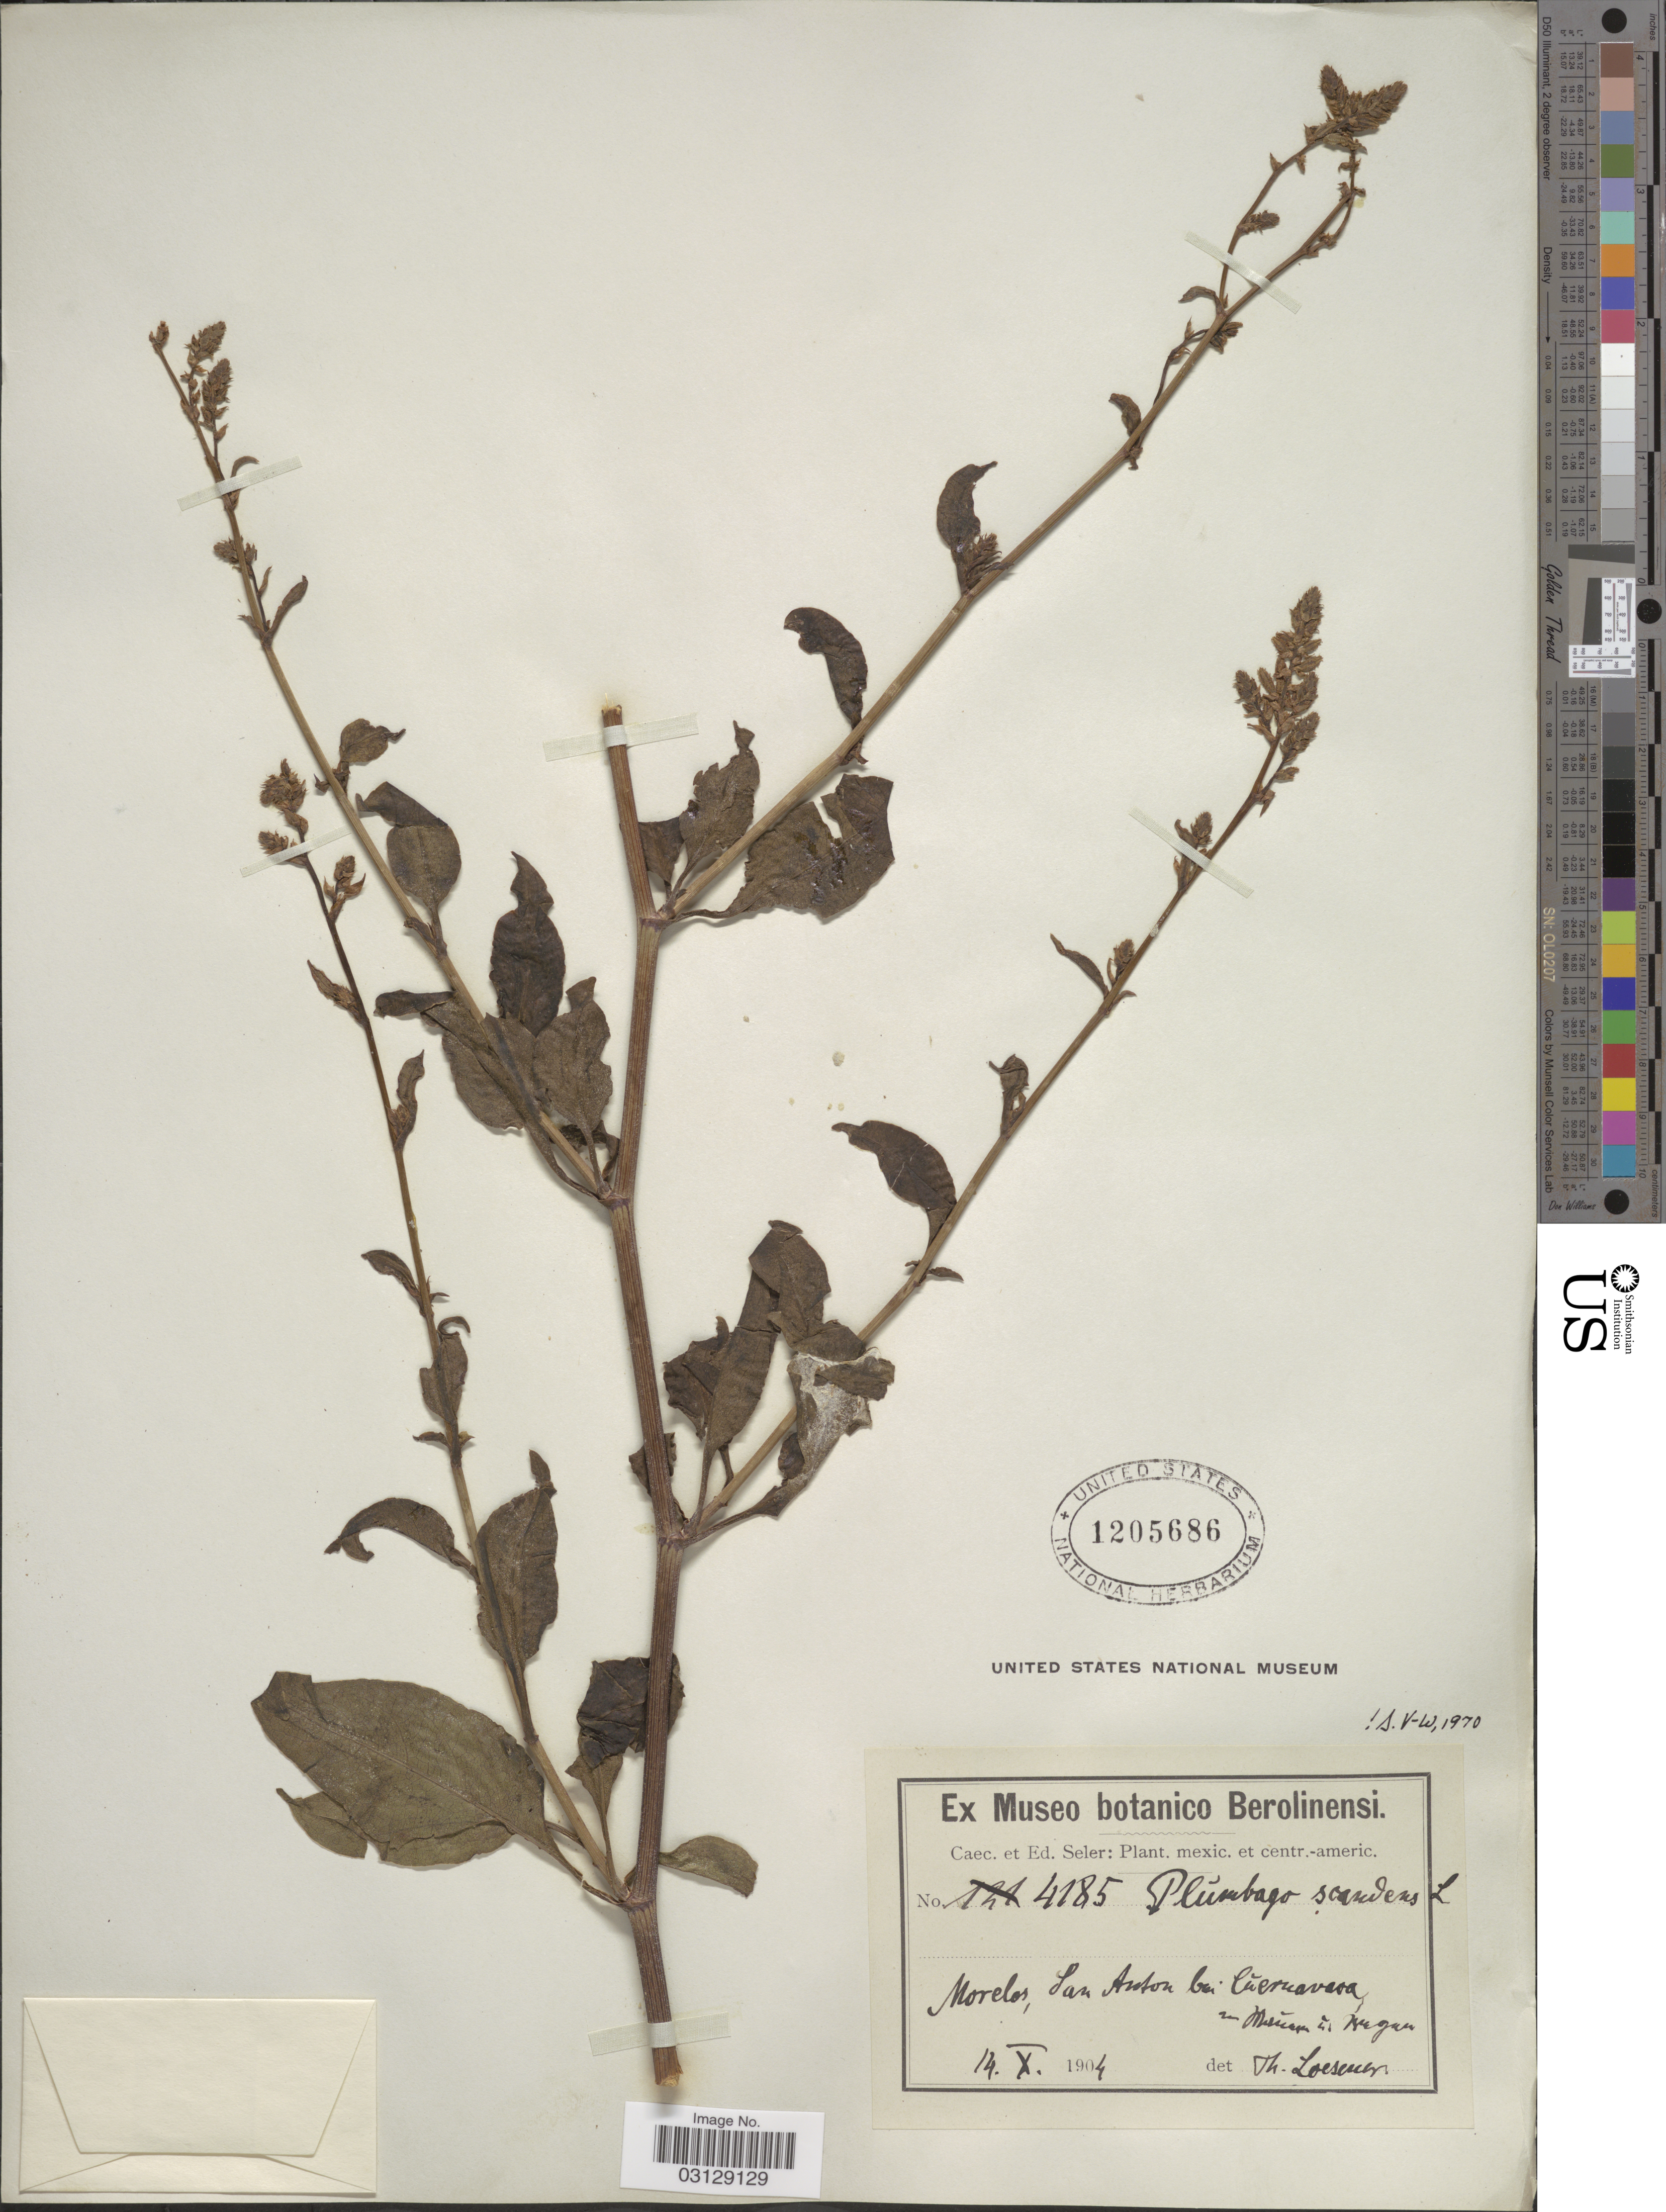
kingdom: Plantae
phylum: Tracheophyta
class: Magnoliopsida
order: Caryophyllales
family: Plumbaginaceae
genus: Plumbago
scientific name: Plumbago scandens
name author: L.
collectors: C. Seler & E. G. Seler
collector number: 4185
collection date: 1904-10-14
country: Mexico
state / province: Morelos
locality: San Anton bei Cuernavaca, in Museum in Nugan. [interpreted]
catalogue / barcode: US 1205686